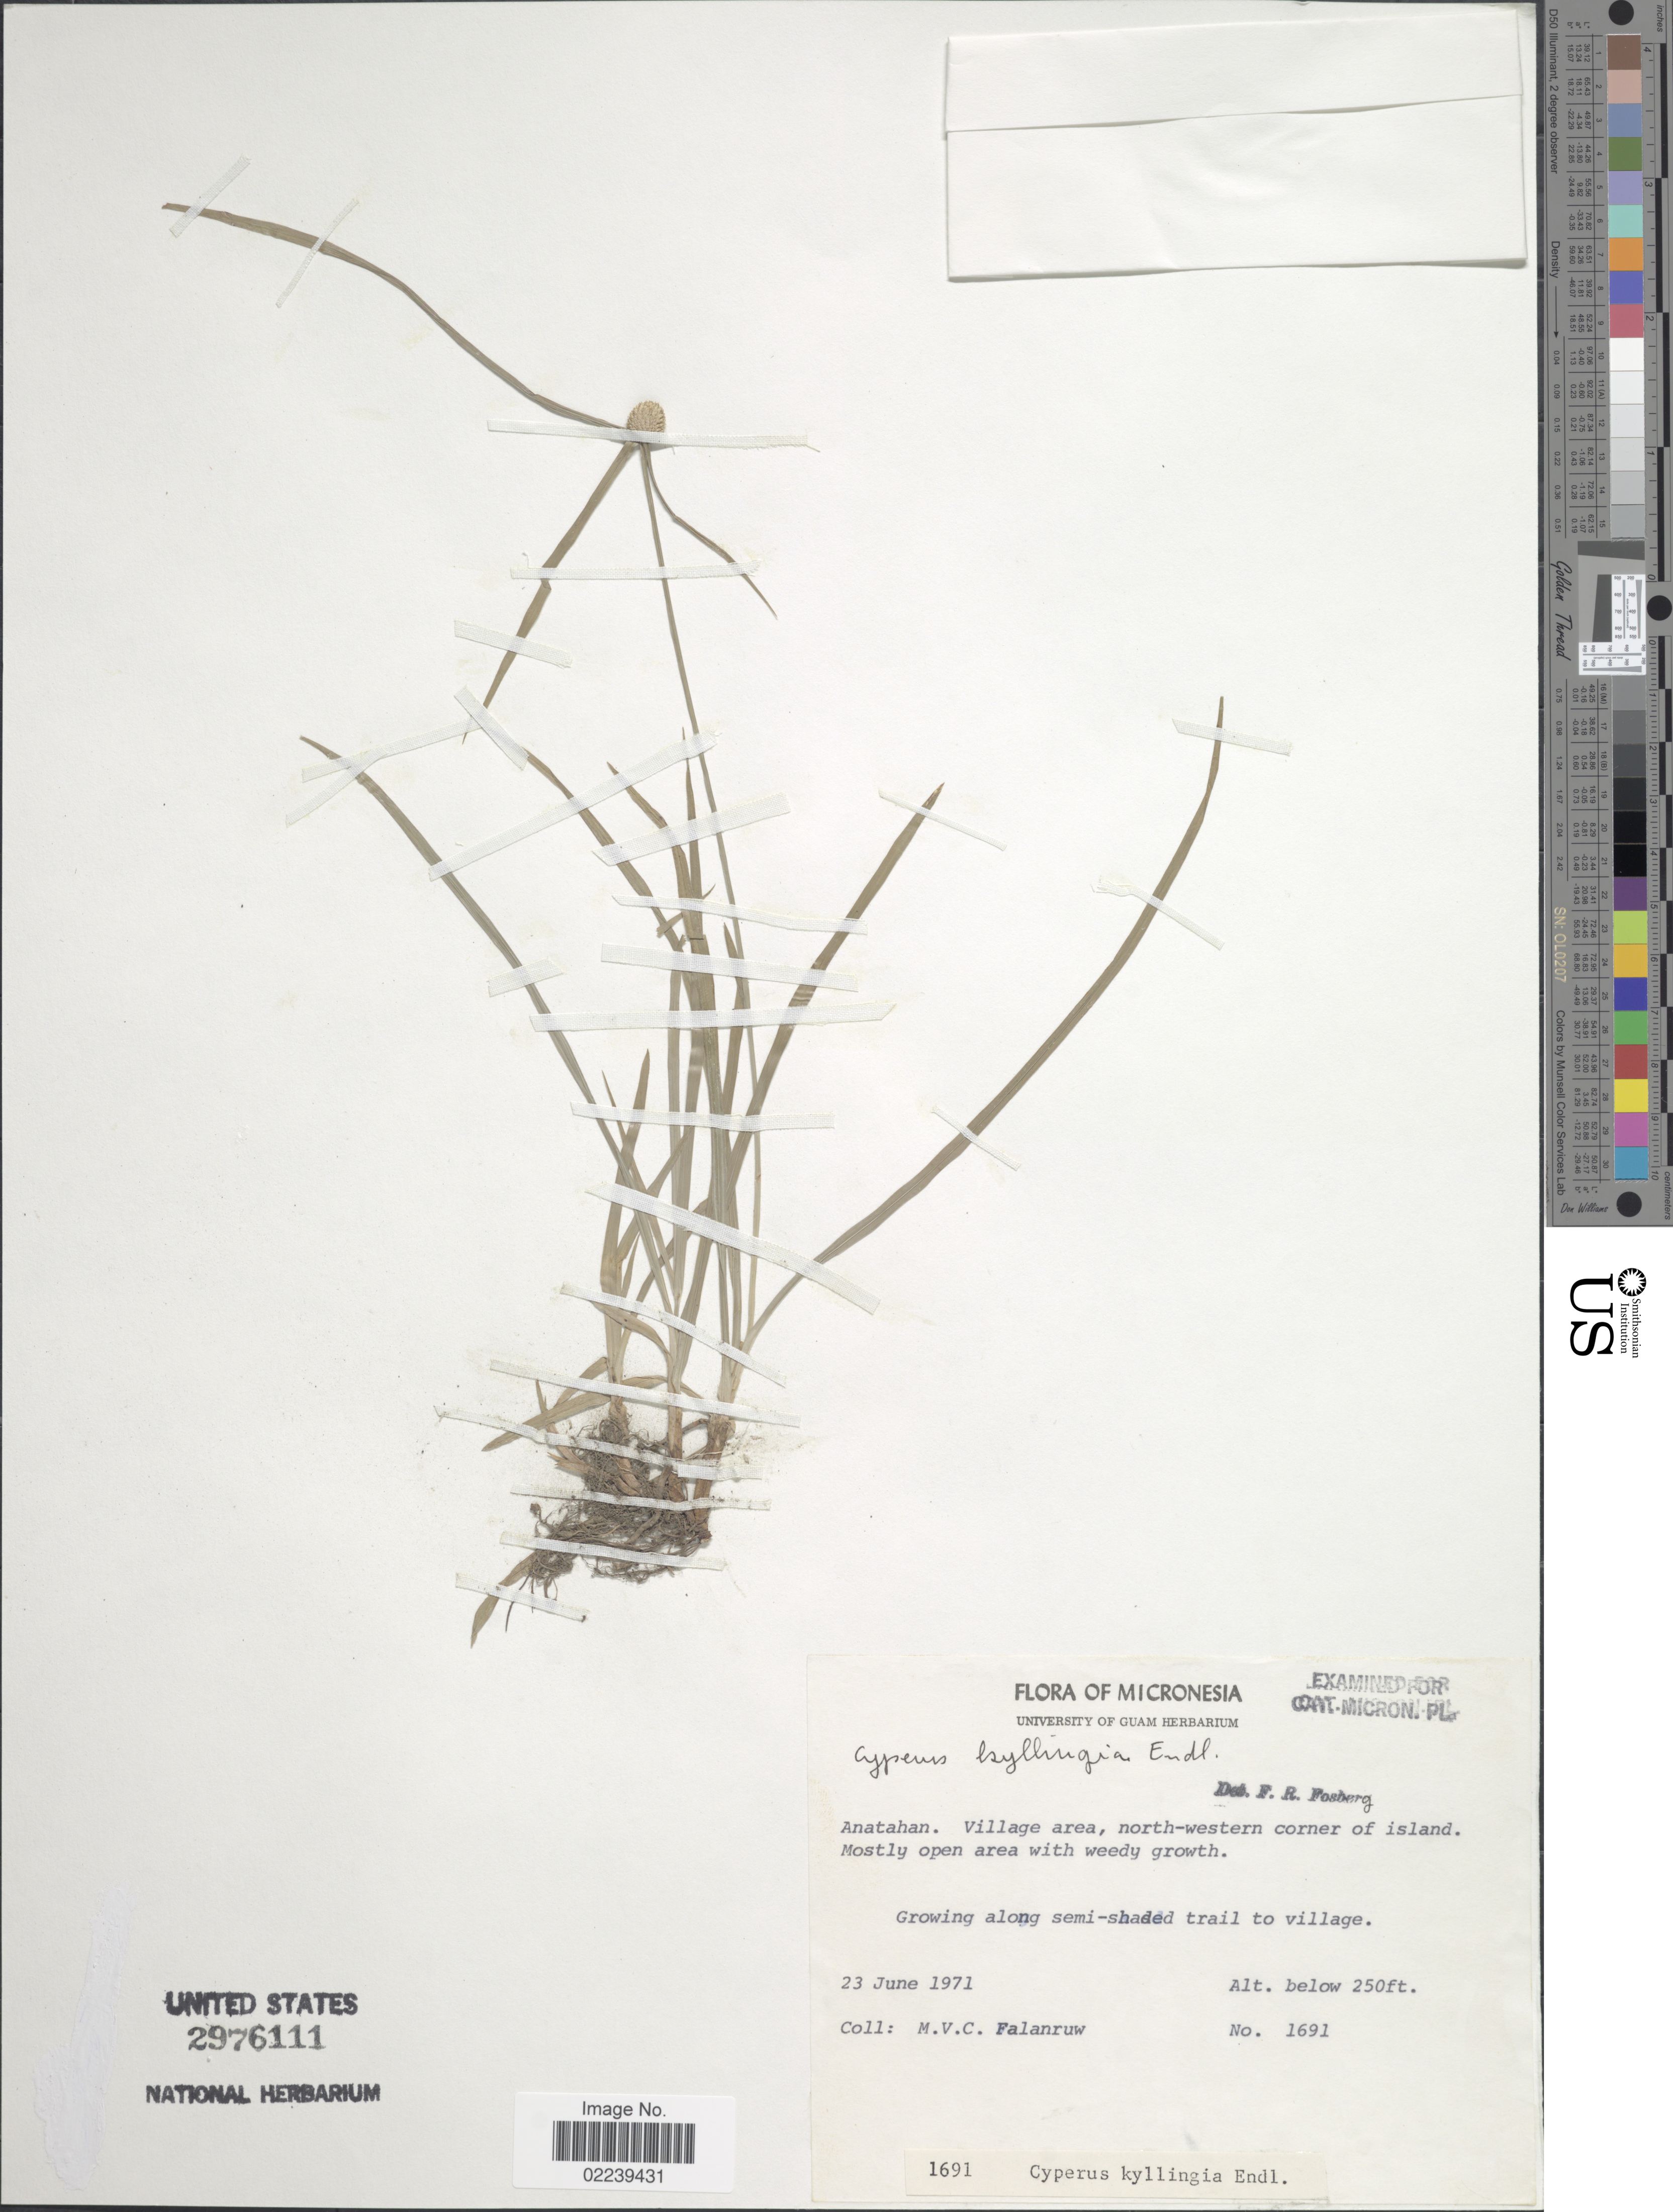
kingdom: Plantae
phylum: Tracheophyta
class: Liliopsida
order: Poales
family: Cyperaceae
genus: Cyperus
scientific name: Cyperus mindorensis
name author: (Steud.) Huygh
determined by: Strong, M. T., (US), Smithsonian Institution - National Museum of Natural History (UNITED STATES)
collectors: M. V. Falanruw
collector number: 1691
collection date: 1971-06-23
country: Northern Mariana Islands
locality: Anatahan. Village area, northwetern corner of island. Mostly opn area with weedy growth, growing along semi-shaded trail to village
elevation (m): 76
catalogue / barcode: US 2976111